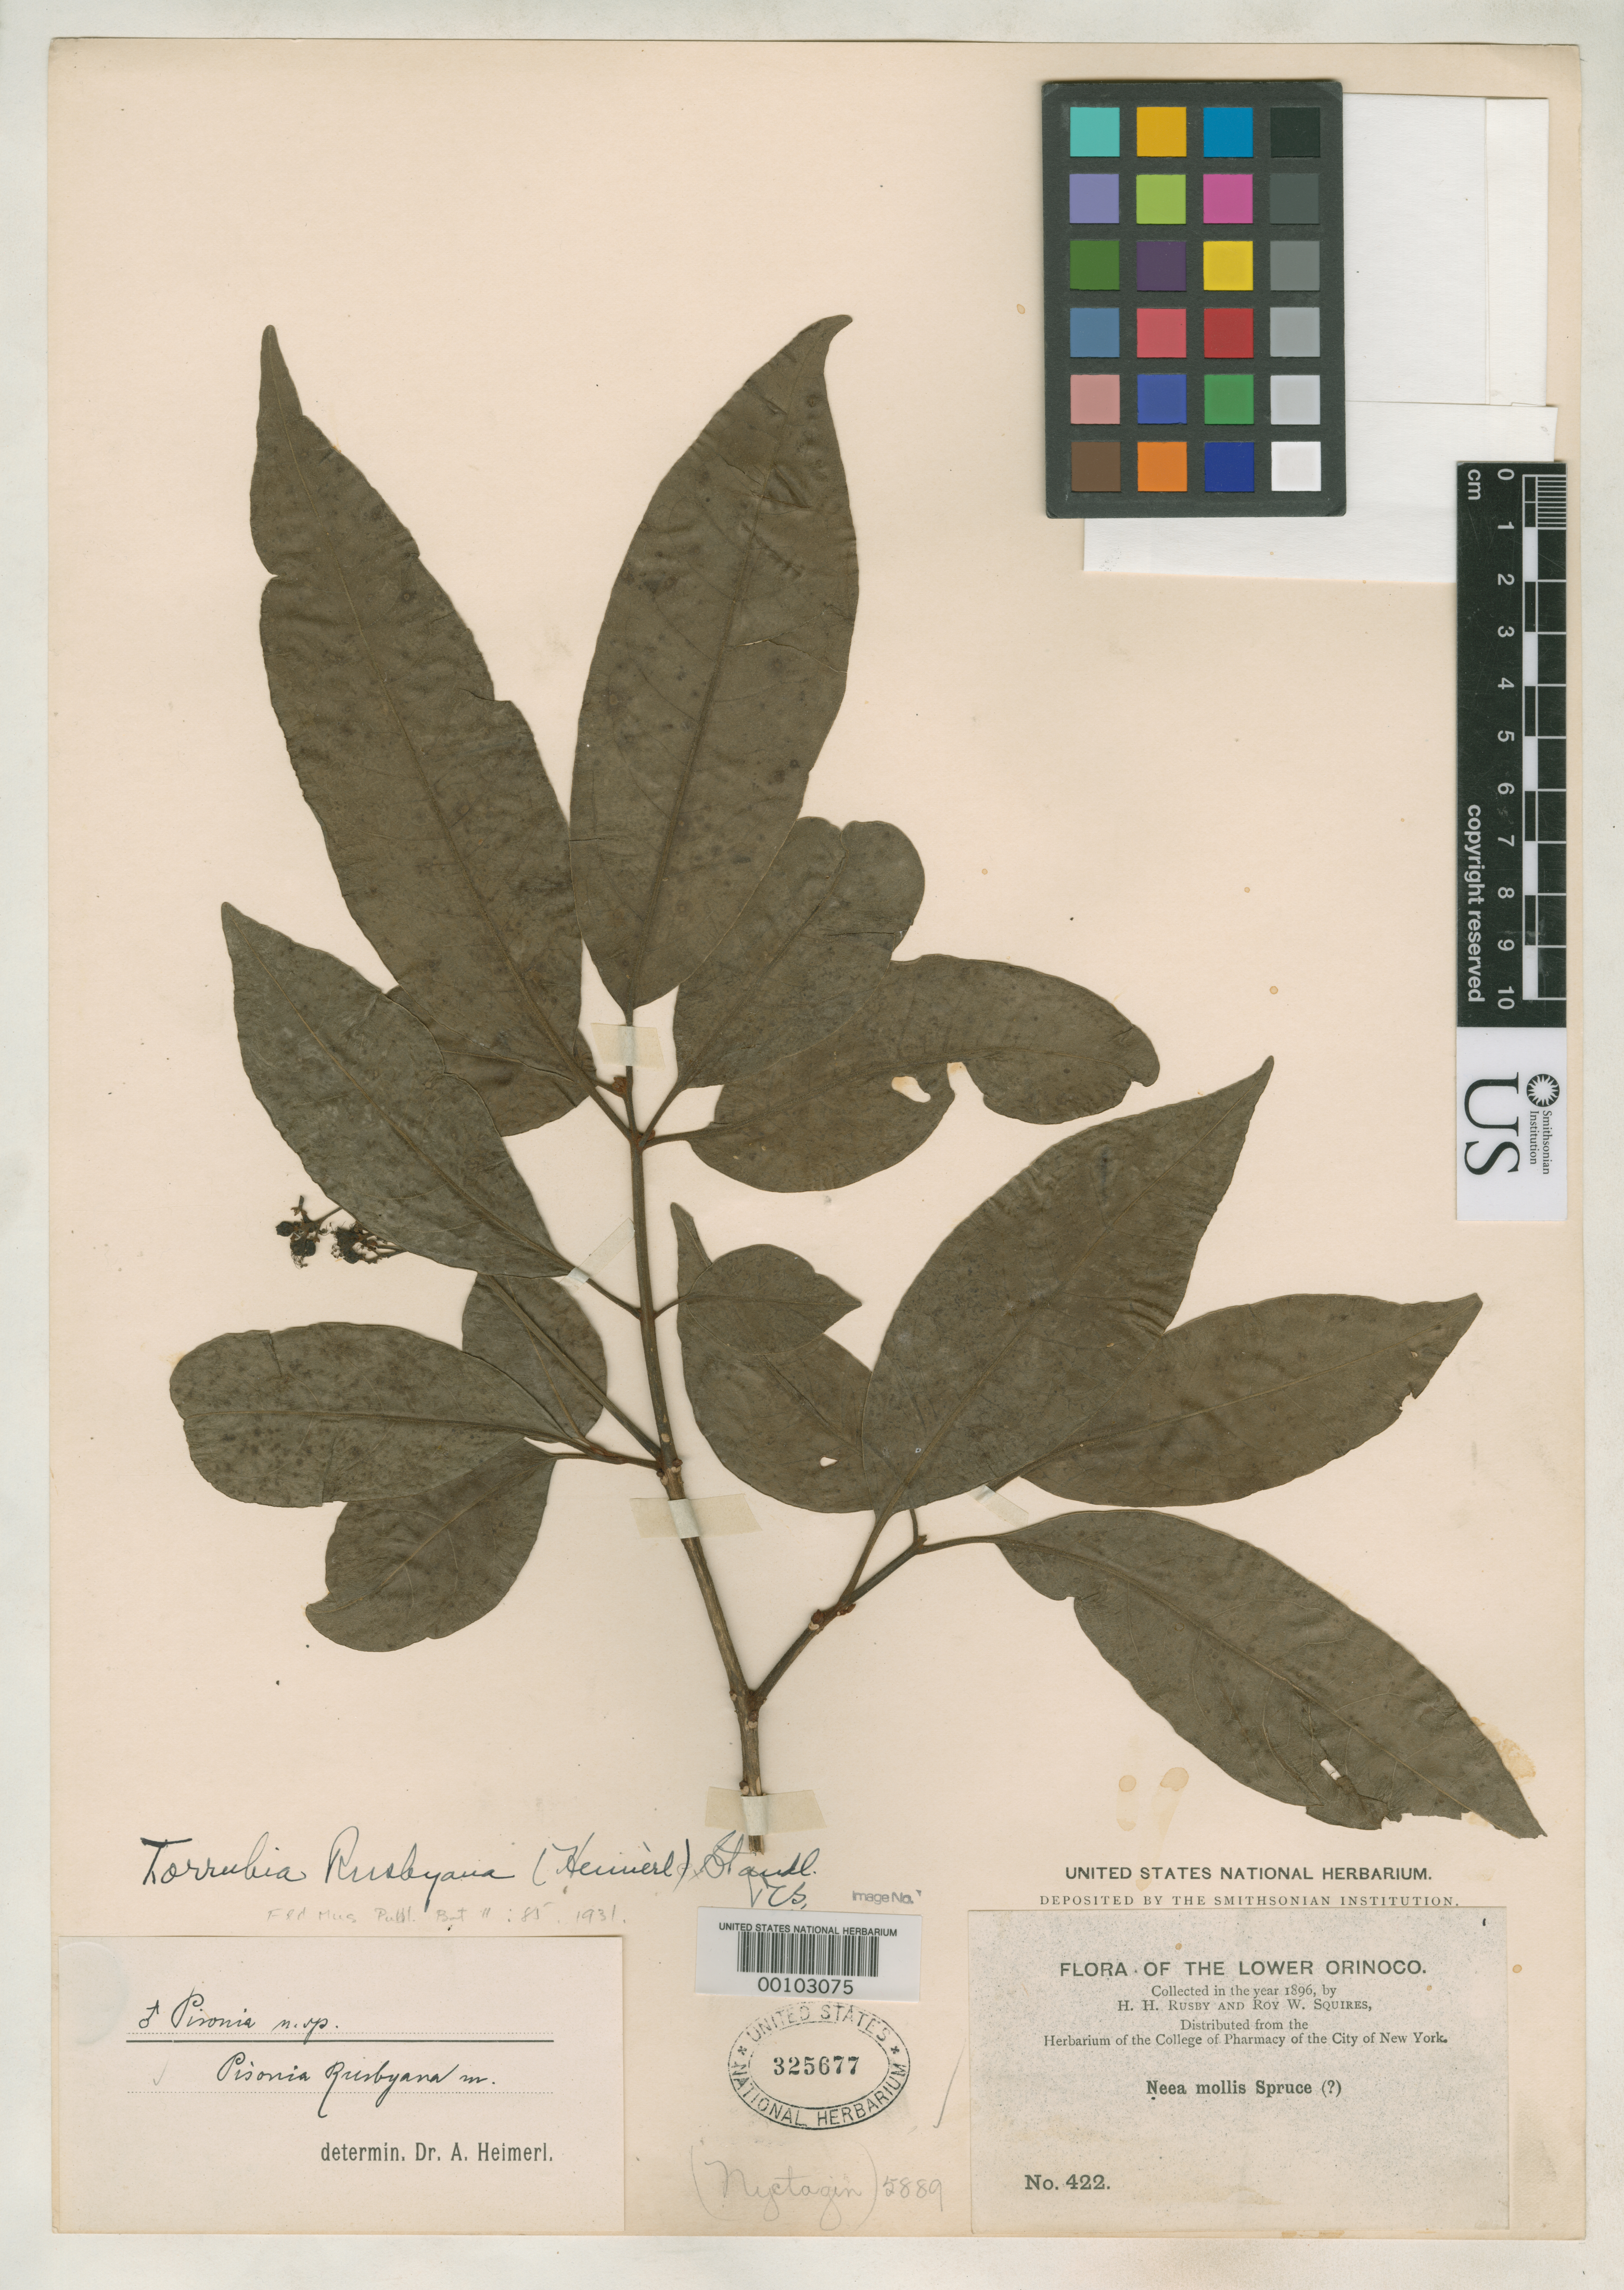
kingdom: Plantae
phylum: Tracheophyta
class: Magnoliopsida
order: Caryophyllales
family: Nyctaginaceae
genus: Torrubia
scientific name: Torrubia rusbyana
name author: Standl.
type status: Isotype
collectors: H. H. Rusby & R. Squires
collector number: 422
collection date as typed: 1896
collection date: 1896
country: Venezuela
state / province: Delta Amacuro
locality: Lower Orinoco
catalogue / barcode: US 325677